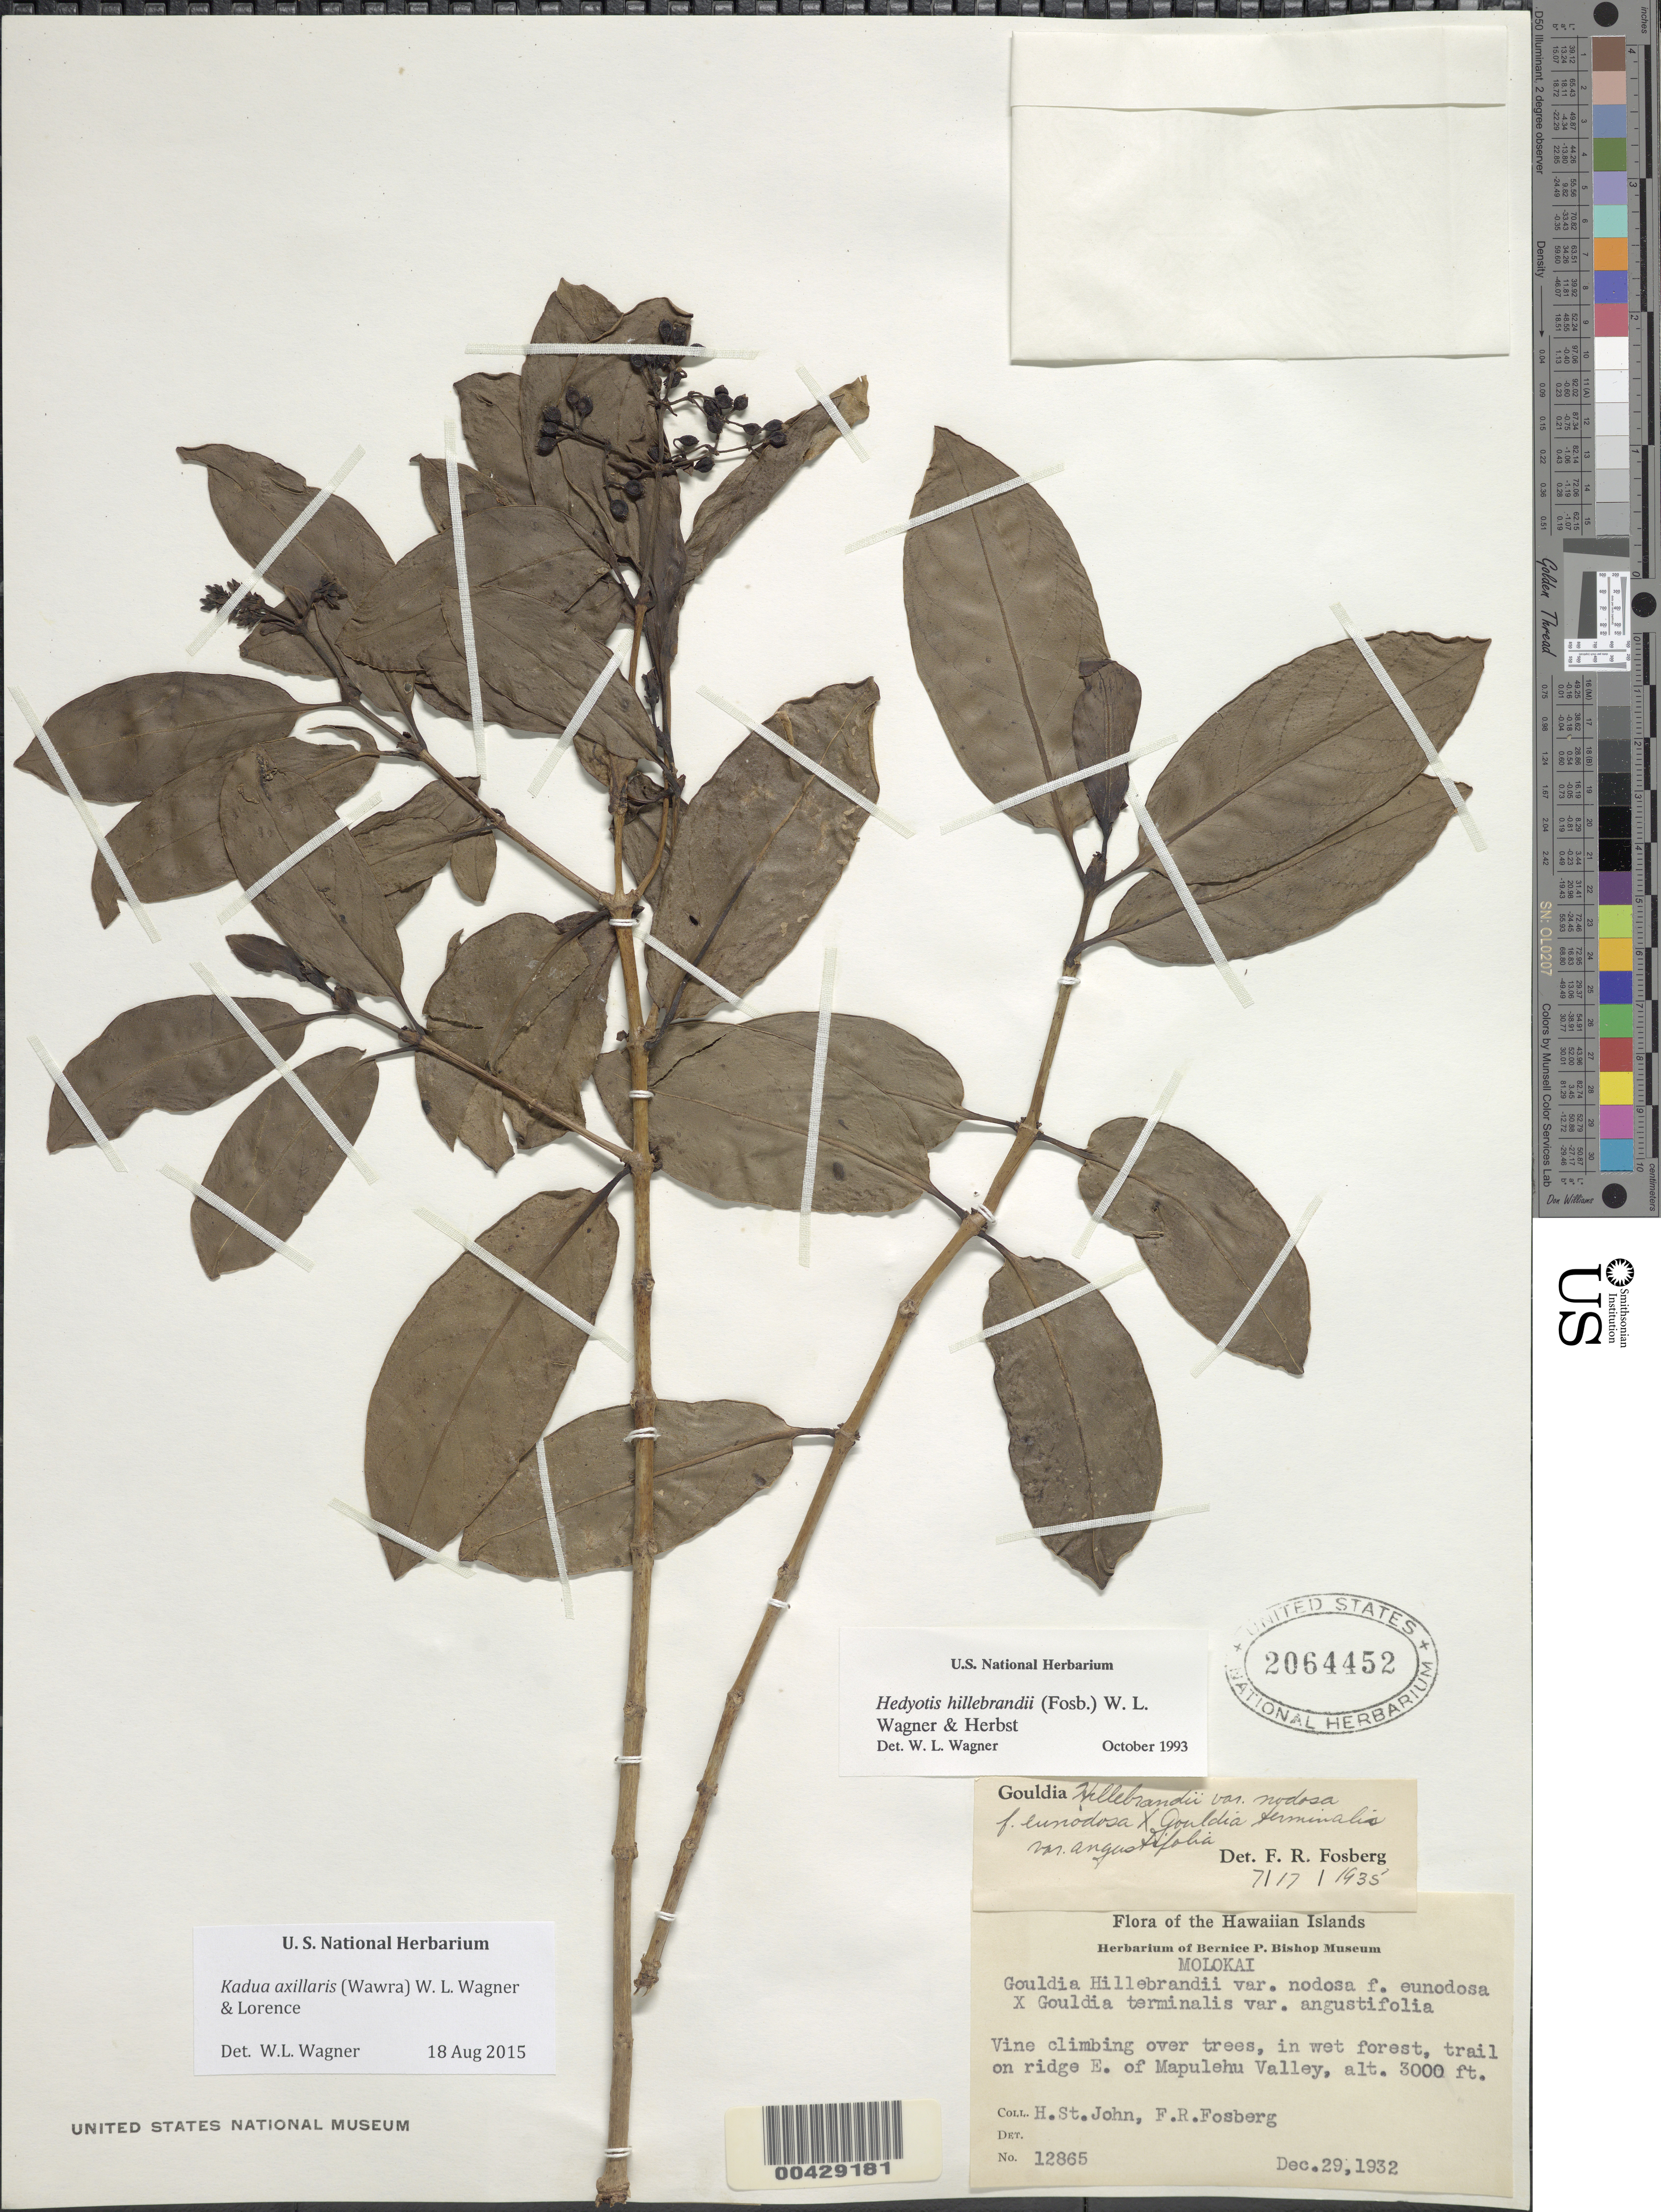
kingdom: Plantae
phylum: Tracheophyta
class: Magnoliopsida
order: Gentianales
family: Rubiaceae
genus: Kadua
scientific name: Kadua axillaris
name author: (Wawra) W.L. Wagner & Lorence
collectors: H. St. John & F. R. Fosberg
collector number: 12865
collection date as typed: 29 Dec 1932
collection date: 1932-12-29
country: United States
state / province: Hawaii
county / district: Maui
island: Moloka'i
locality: On ridge E of Mapulehu Valley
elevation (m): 914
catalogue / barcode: US 2064452